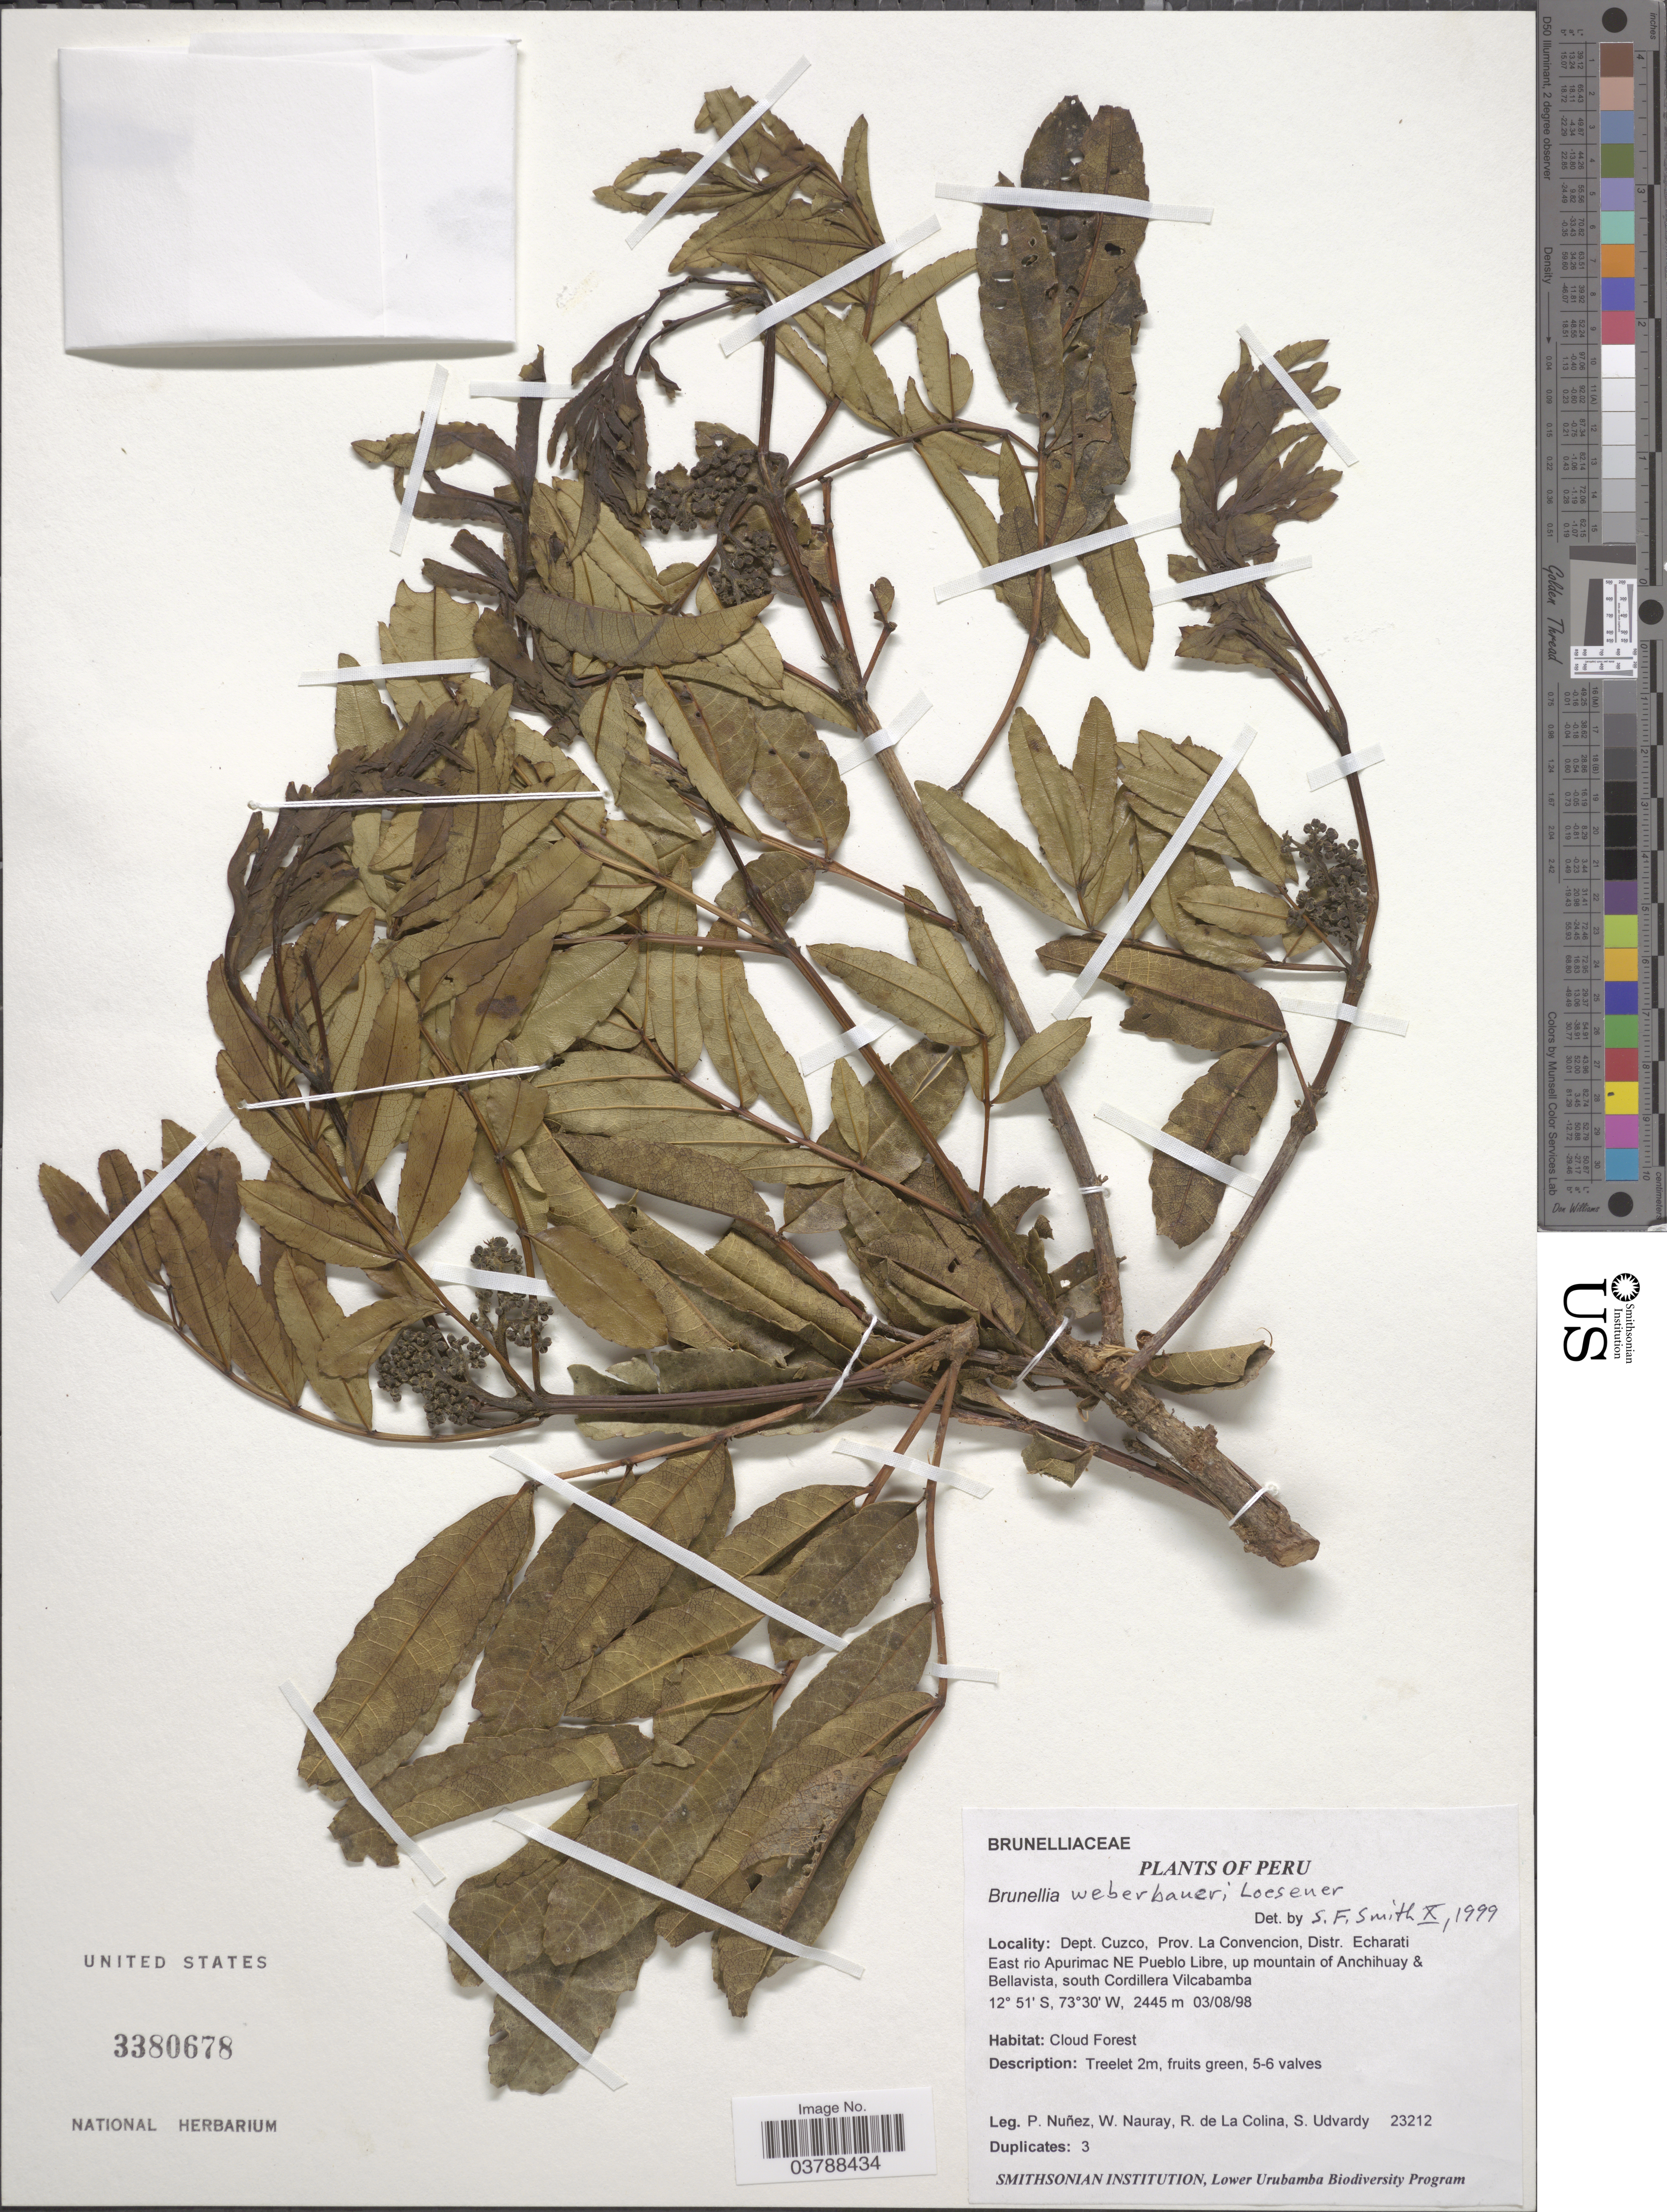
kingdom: Plantae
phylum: Tracheophyta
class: Magnoliopsida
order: Oxalidales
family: Brunelliaceae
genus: Brunellia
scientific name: Brunellia weberbaueri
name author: Loes.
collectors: P. Nuñez V., W. Nauray, R. de La Colina & S. Udvardy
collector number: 23212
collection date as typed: Transcribed d/m/y: 3/8/98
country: Peru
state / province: Cusco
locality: Dept. Cuzco, Prov. La Convencion, Distr. Echarati. East rio Apurimac NE Pueblo Libre, up mountain of Anchihuay & Bellavista, south Cordillera Vilcabamba.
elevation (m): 2445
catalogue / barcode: US 3380678